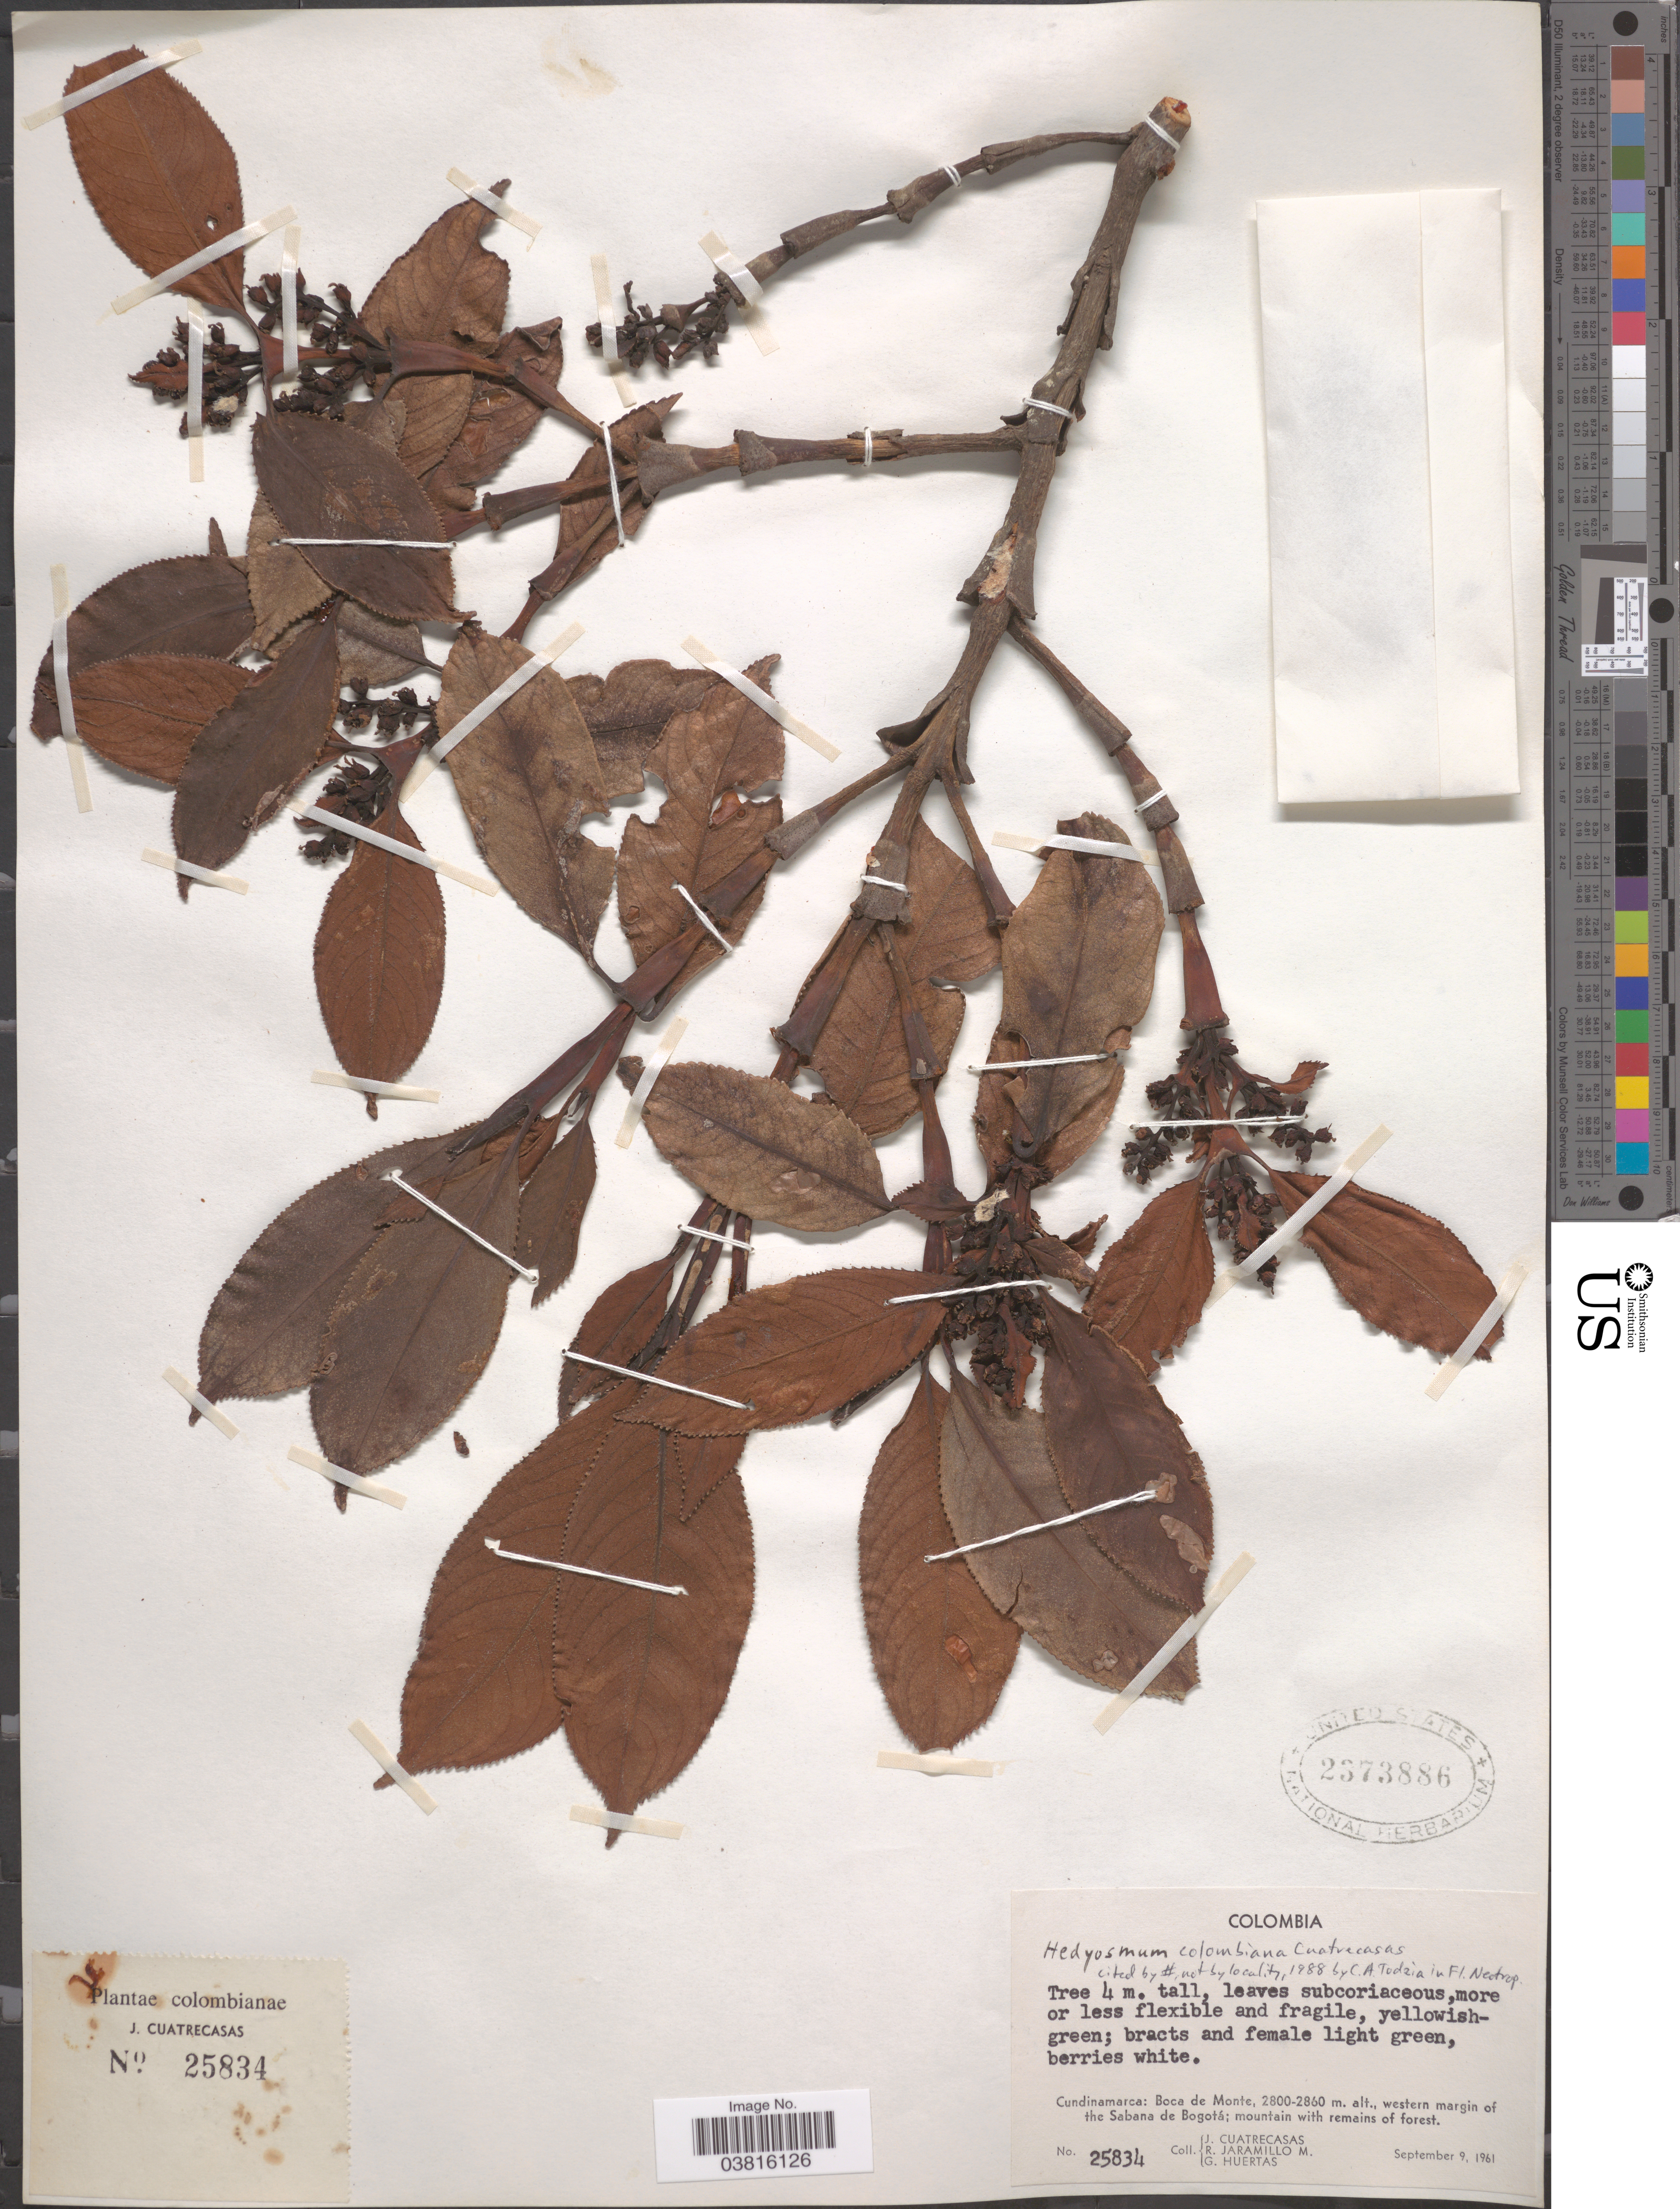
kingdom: Plantae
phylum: Tracheophyta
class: Magnoliopsida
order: Chloranthales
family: Chloranthaceae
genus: Hedyosmum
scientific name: Hedyosmum colombianum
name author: Cuatrec.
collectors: J. Cuatrecasas, R. Jaramillo M. & G. Huertas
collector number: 25834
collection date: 1961-09-09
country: Colombia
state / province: Cundinamarca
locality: Boca de Monte. western margin of the Sabana de Bogotá.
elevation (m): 2800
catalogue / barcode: US 2373886